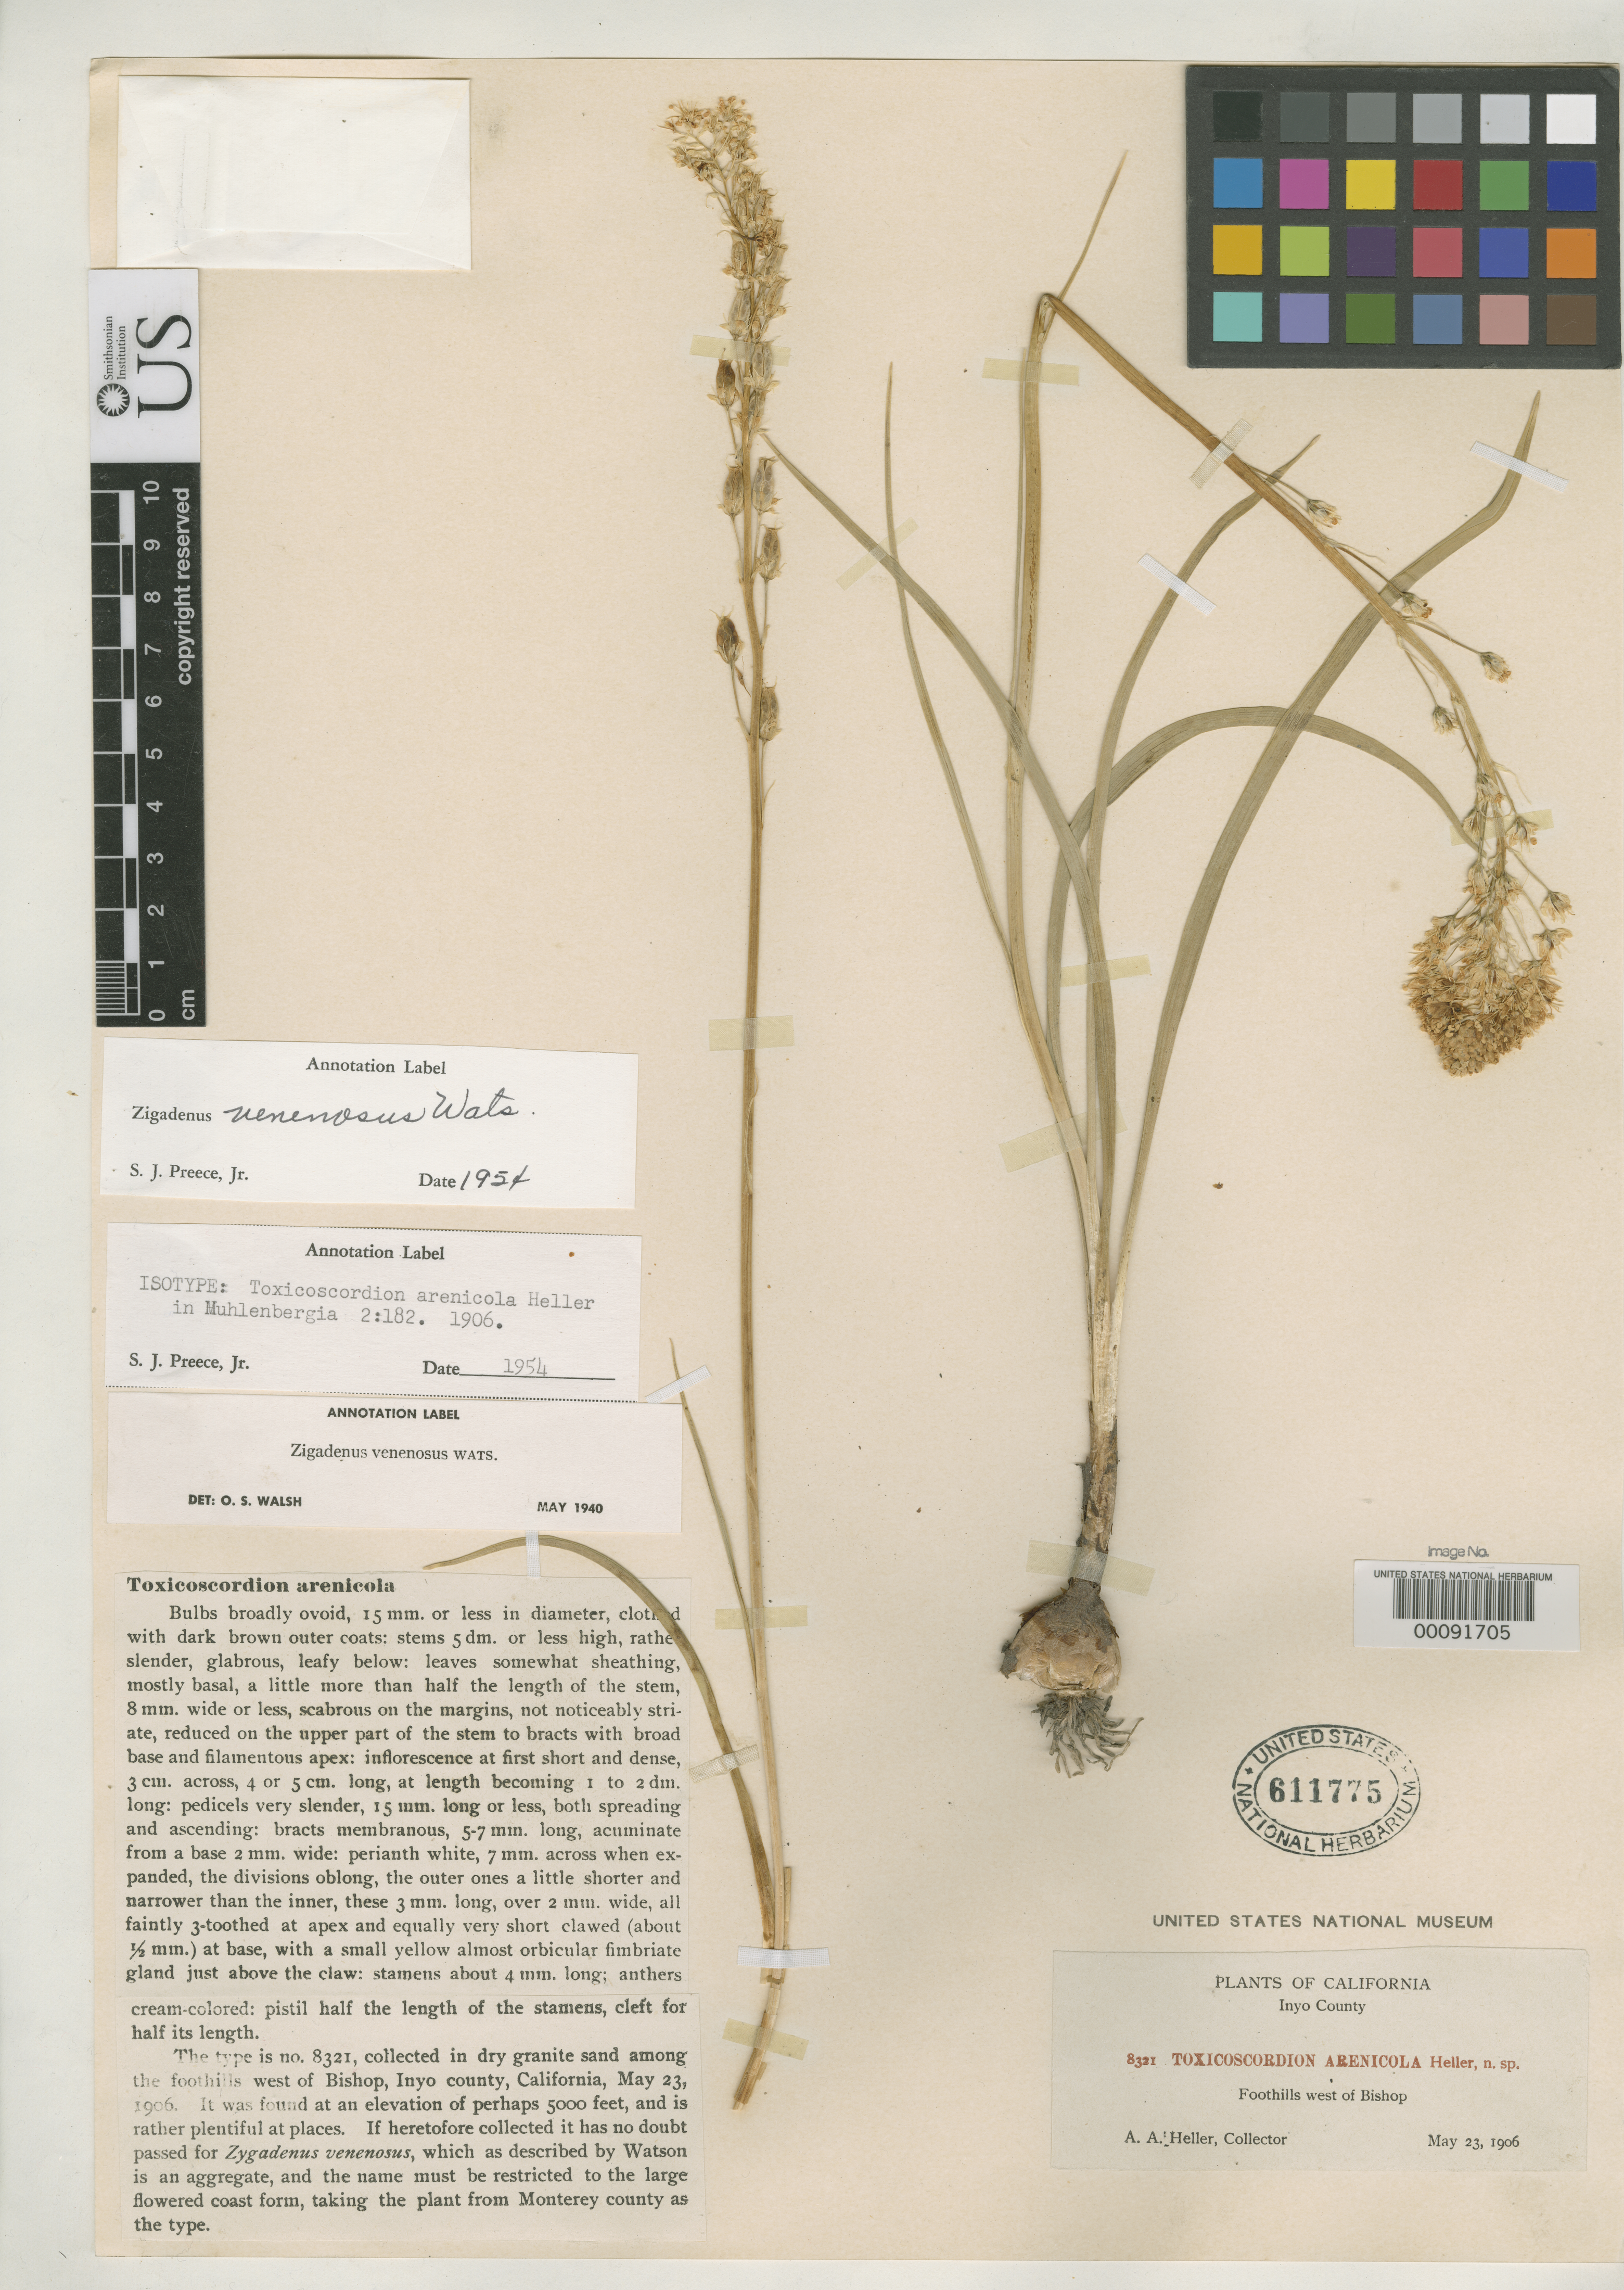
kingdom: Plantae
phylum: Tracheophyta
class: Liliopsida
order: Liliales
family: Melanthiaceae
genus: Toxicoscordion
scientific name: Toxicoscordion arenicola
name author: A. Heller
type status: Isotype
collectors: A. A. Heller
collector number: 8321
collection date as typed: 23 May 1906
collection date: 1906-05-23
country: United States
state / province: California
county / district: Inyo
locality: Foothills west of Bishop; alt. ca. 5000 ft.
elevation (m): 1524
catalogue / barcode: US 611775